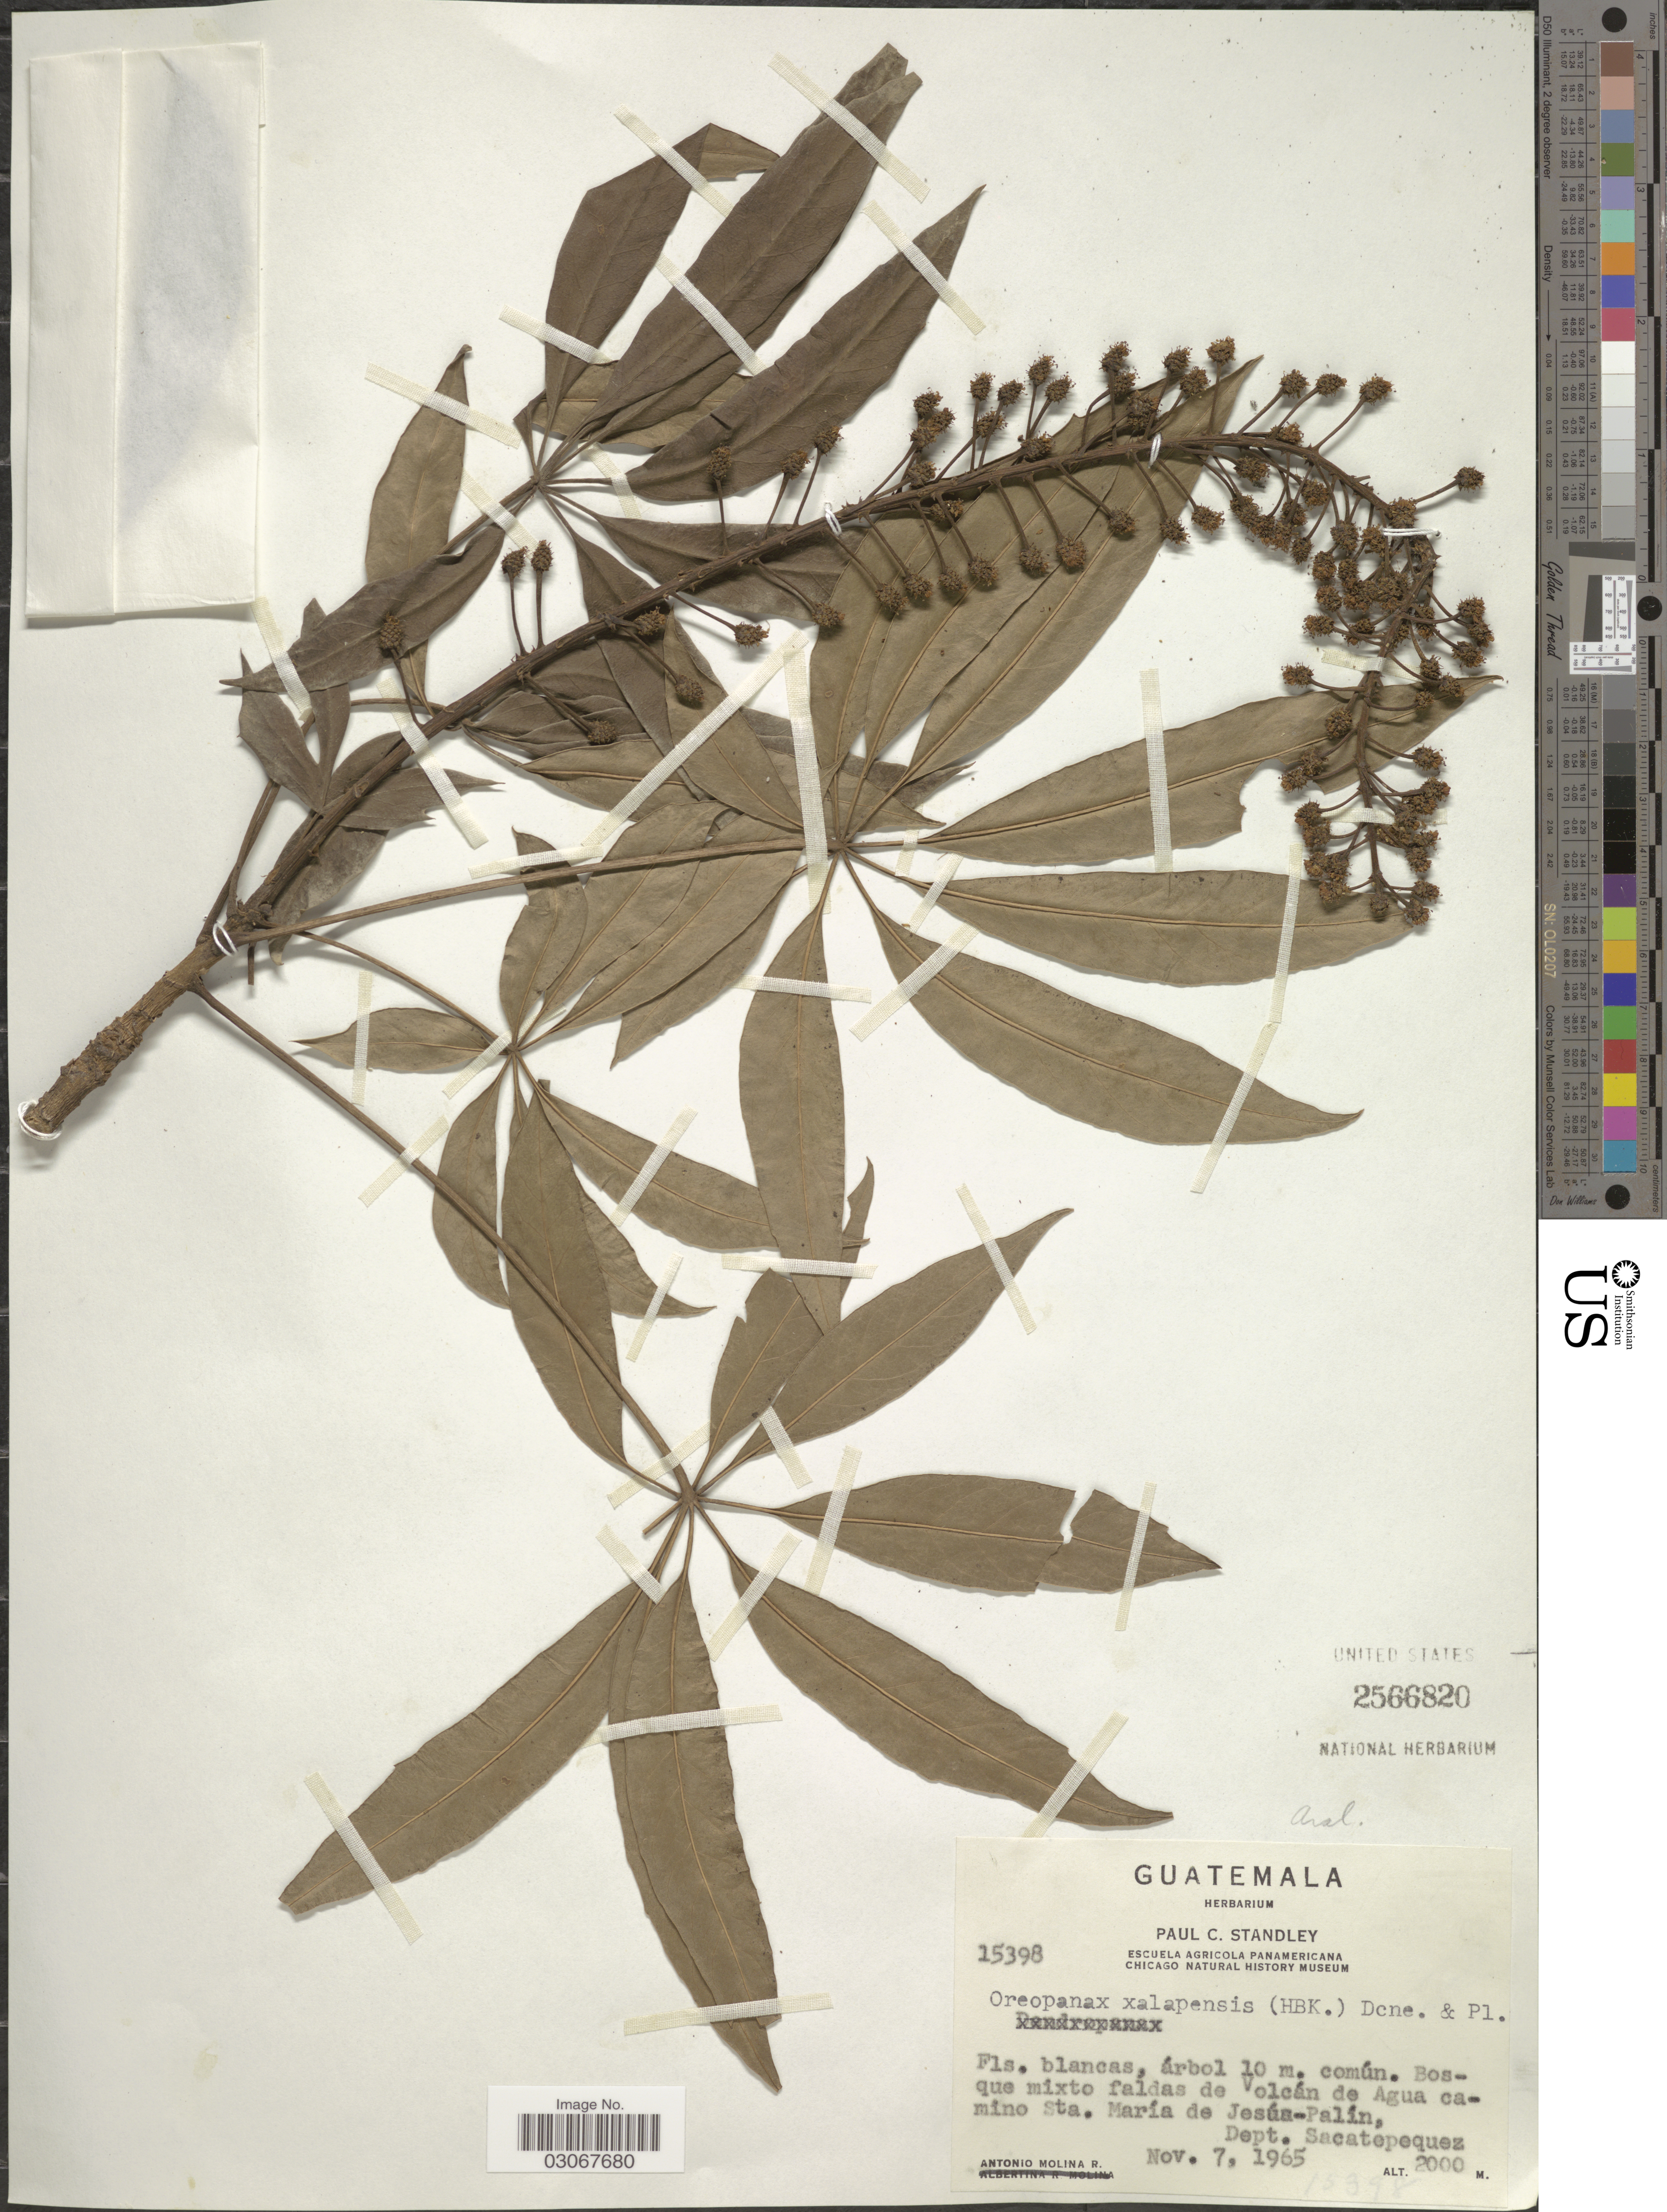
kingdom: Plantae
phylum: Tracheophyta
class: Magnoliopsida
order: Apiales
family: Araliaceae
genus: Oreopanax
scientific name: Oreopanax xalapensis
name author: (Kunth) Decne. & Planch.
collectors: A. Molina R.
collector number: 15398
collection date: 1965-11-07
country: Guatemala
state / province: Sacatepéquez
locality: Volcán de Agua camino Sta. María de Jesús-Palín, Dept. Sacatepequez.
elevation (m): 2000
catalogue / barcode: US 2566820